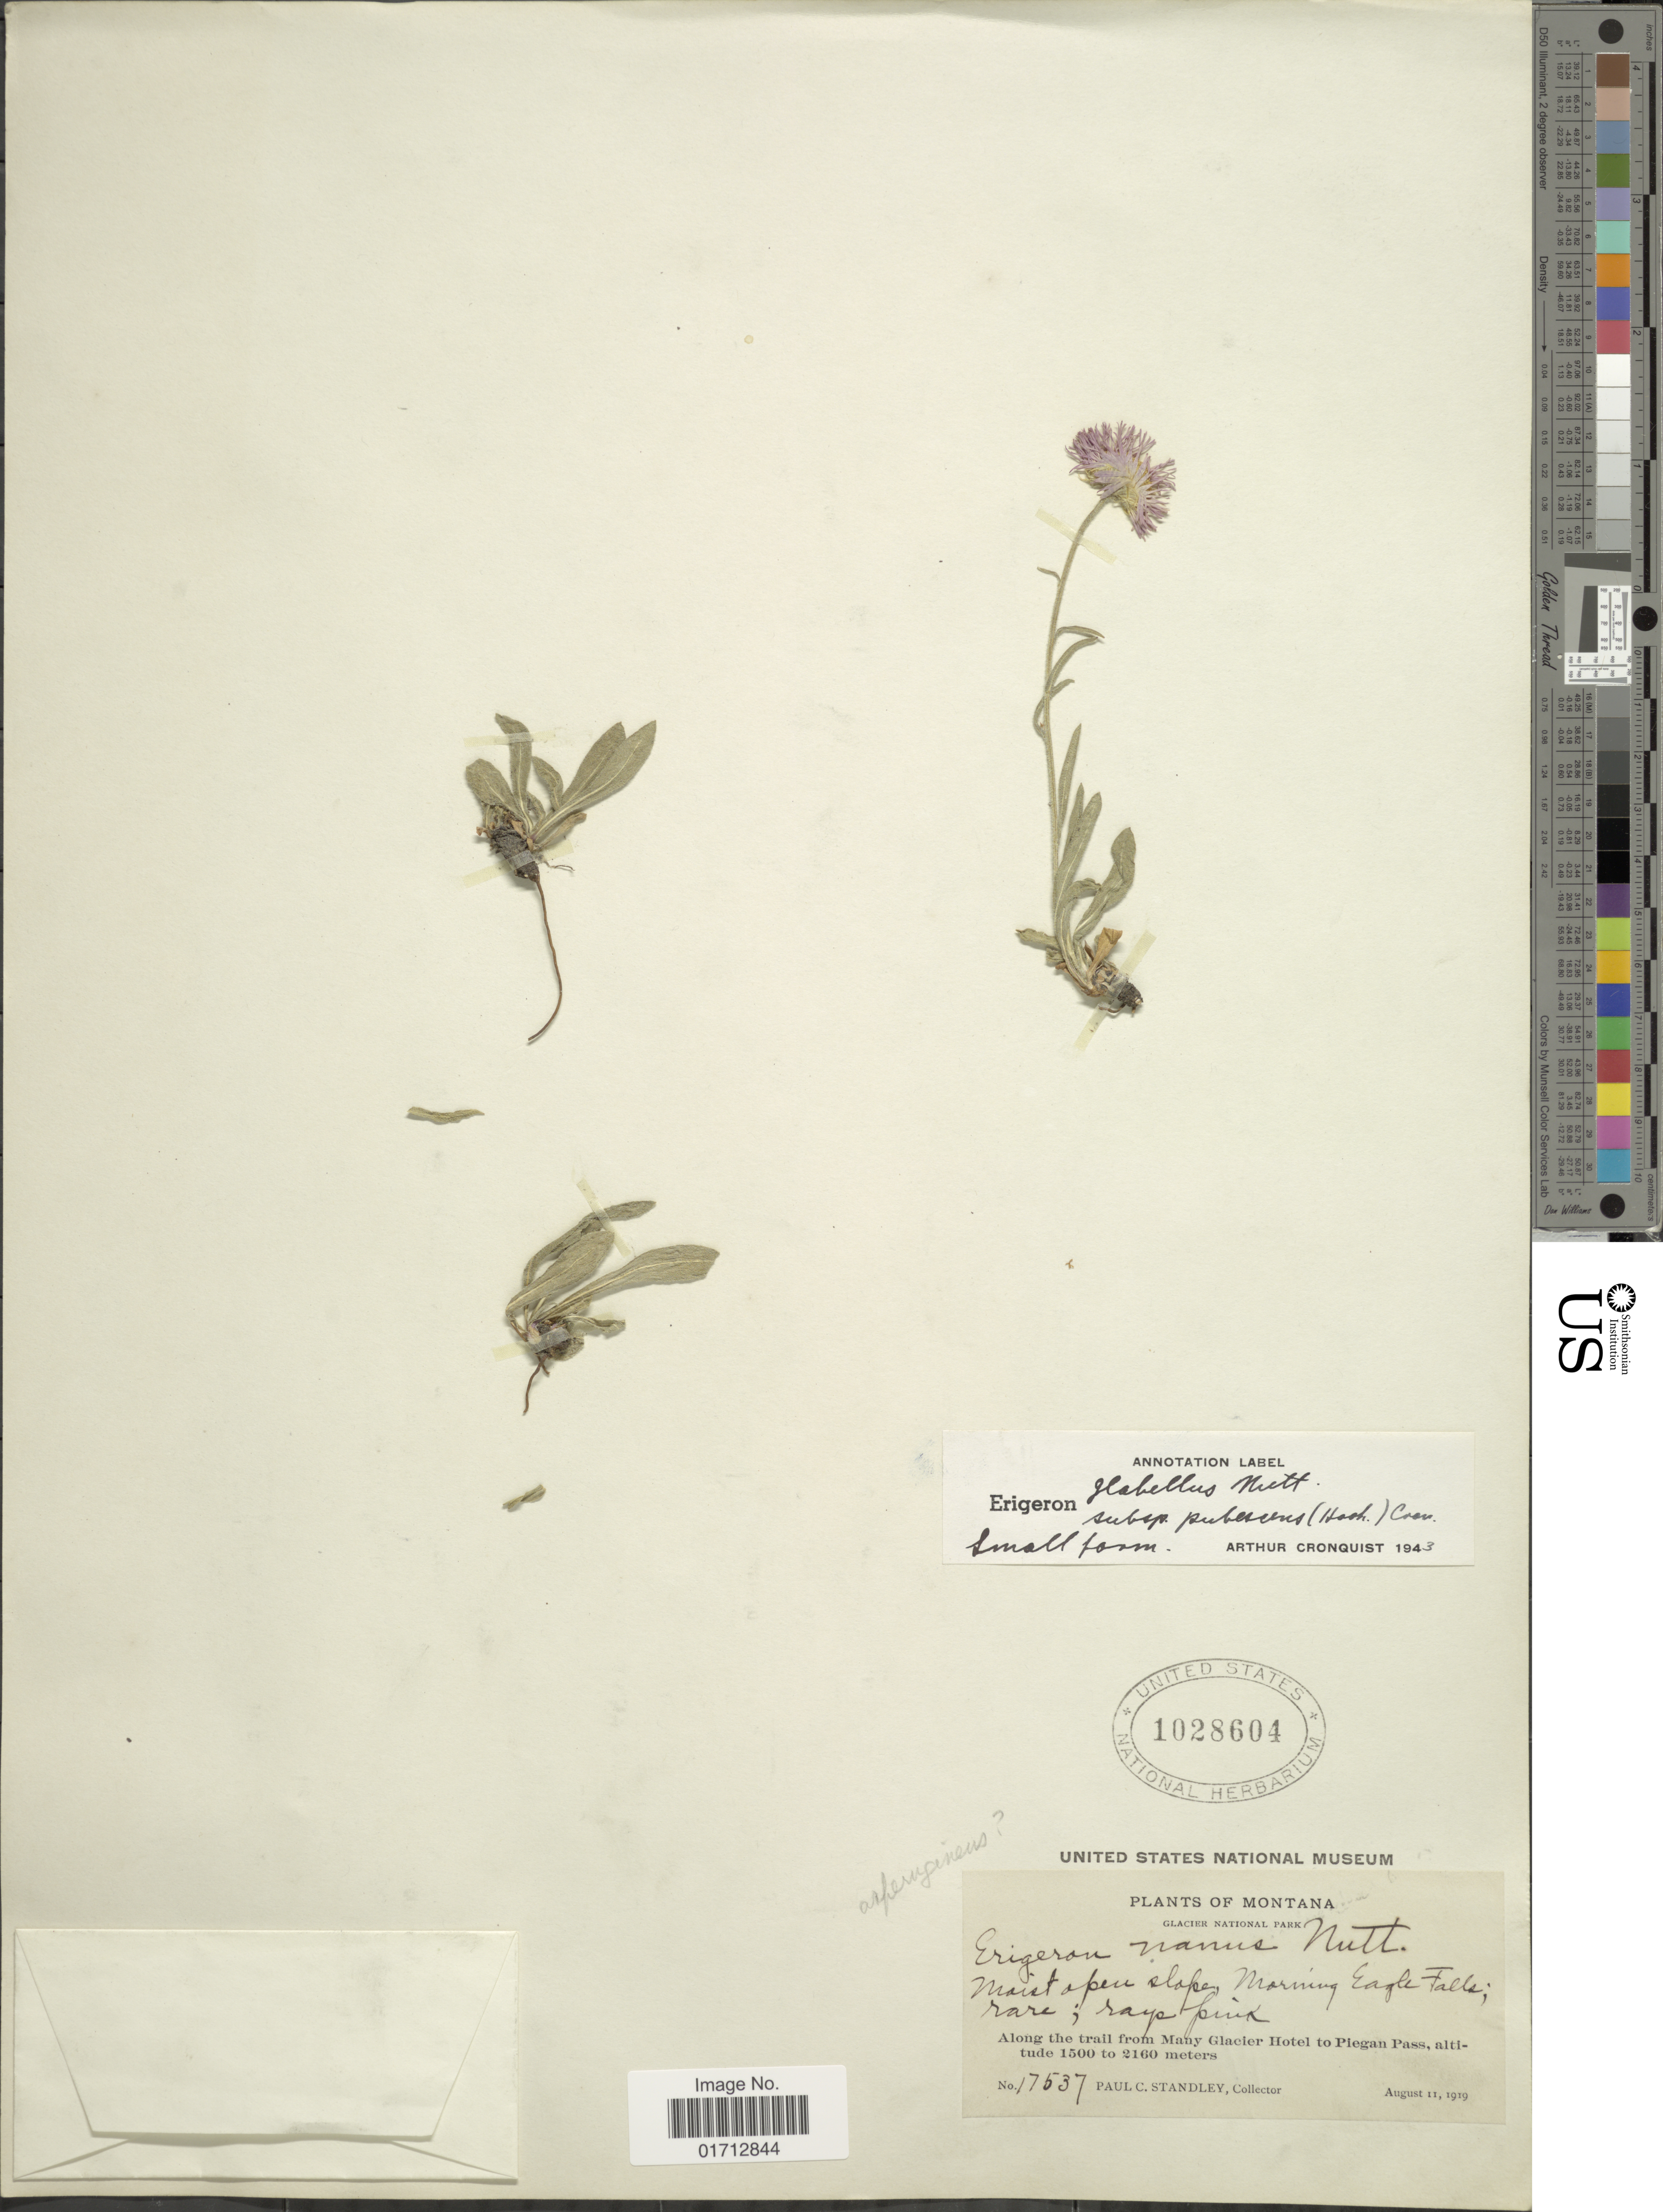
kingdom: Plantae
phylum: Tracheophyta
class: Magnoliopsida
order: Asterales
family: Asteraceae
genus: Erigeron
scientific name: Erigeron glabellus subsp. pubescens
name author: (Hook.) Cronq.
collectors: P. C. Standley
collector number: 17537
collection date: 1919-08-11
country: United States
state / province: Montana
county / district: Glacier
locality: Glacier National Park, along the trail from Many Glacier Hotel to Piegan Pass.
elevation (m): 1500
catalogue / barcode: US 1028604